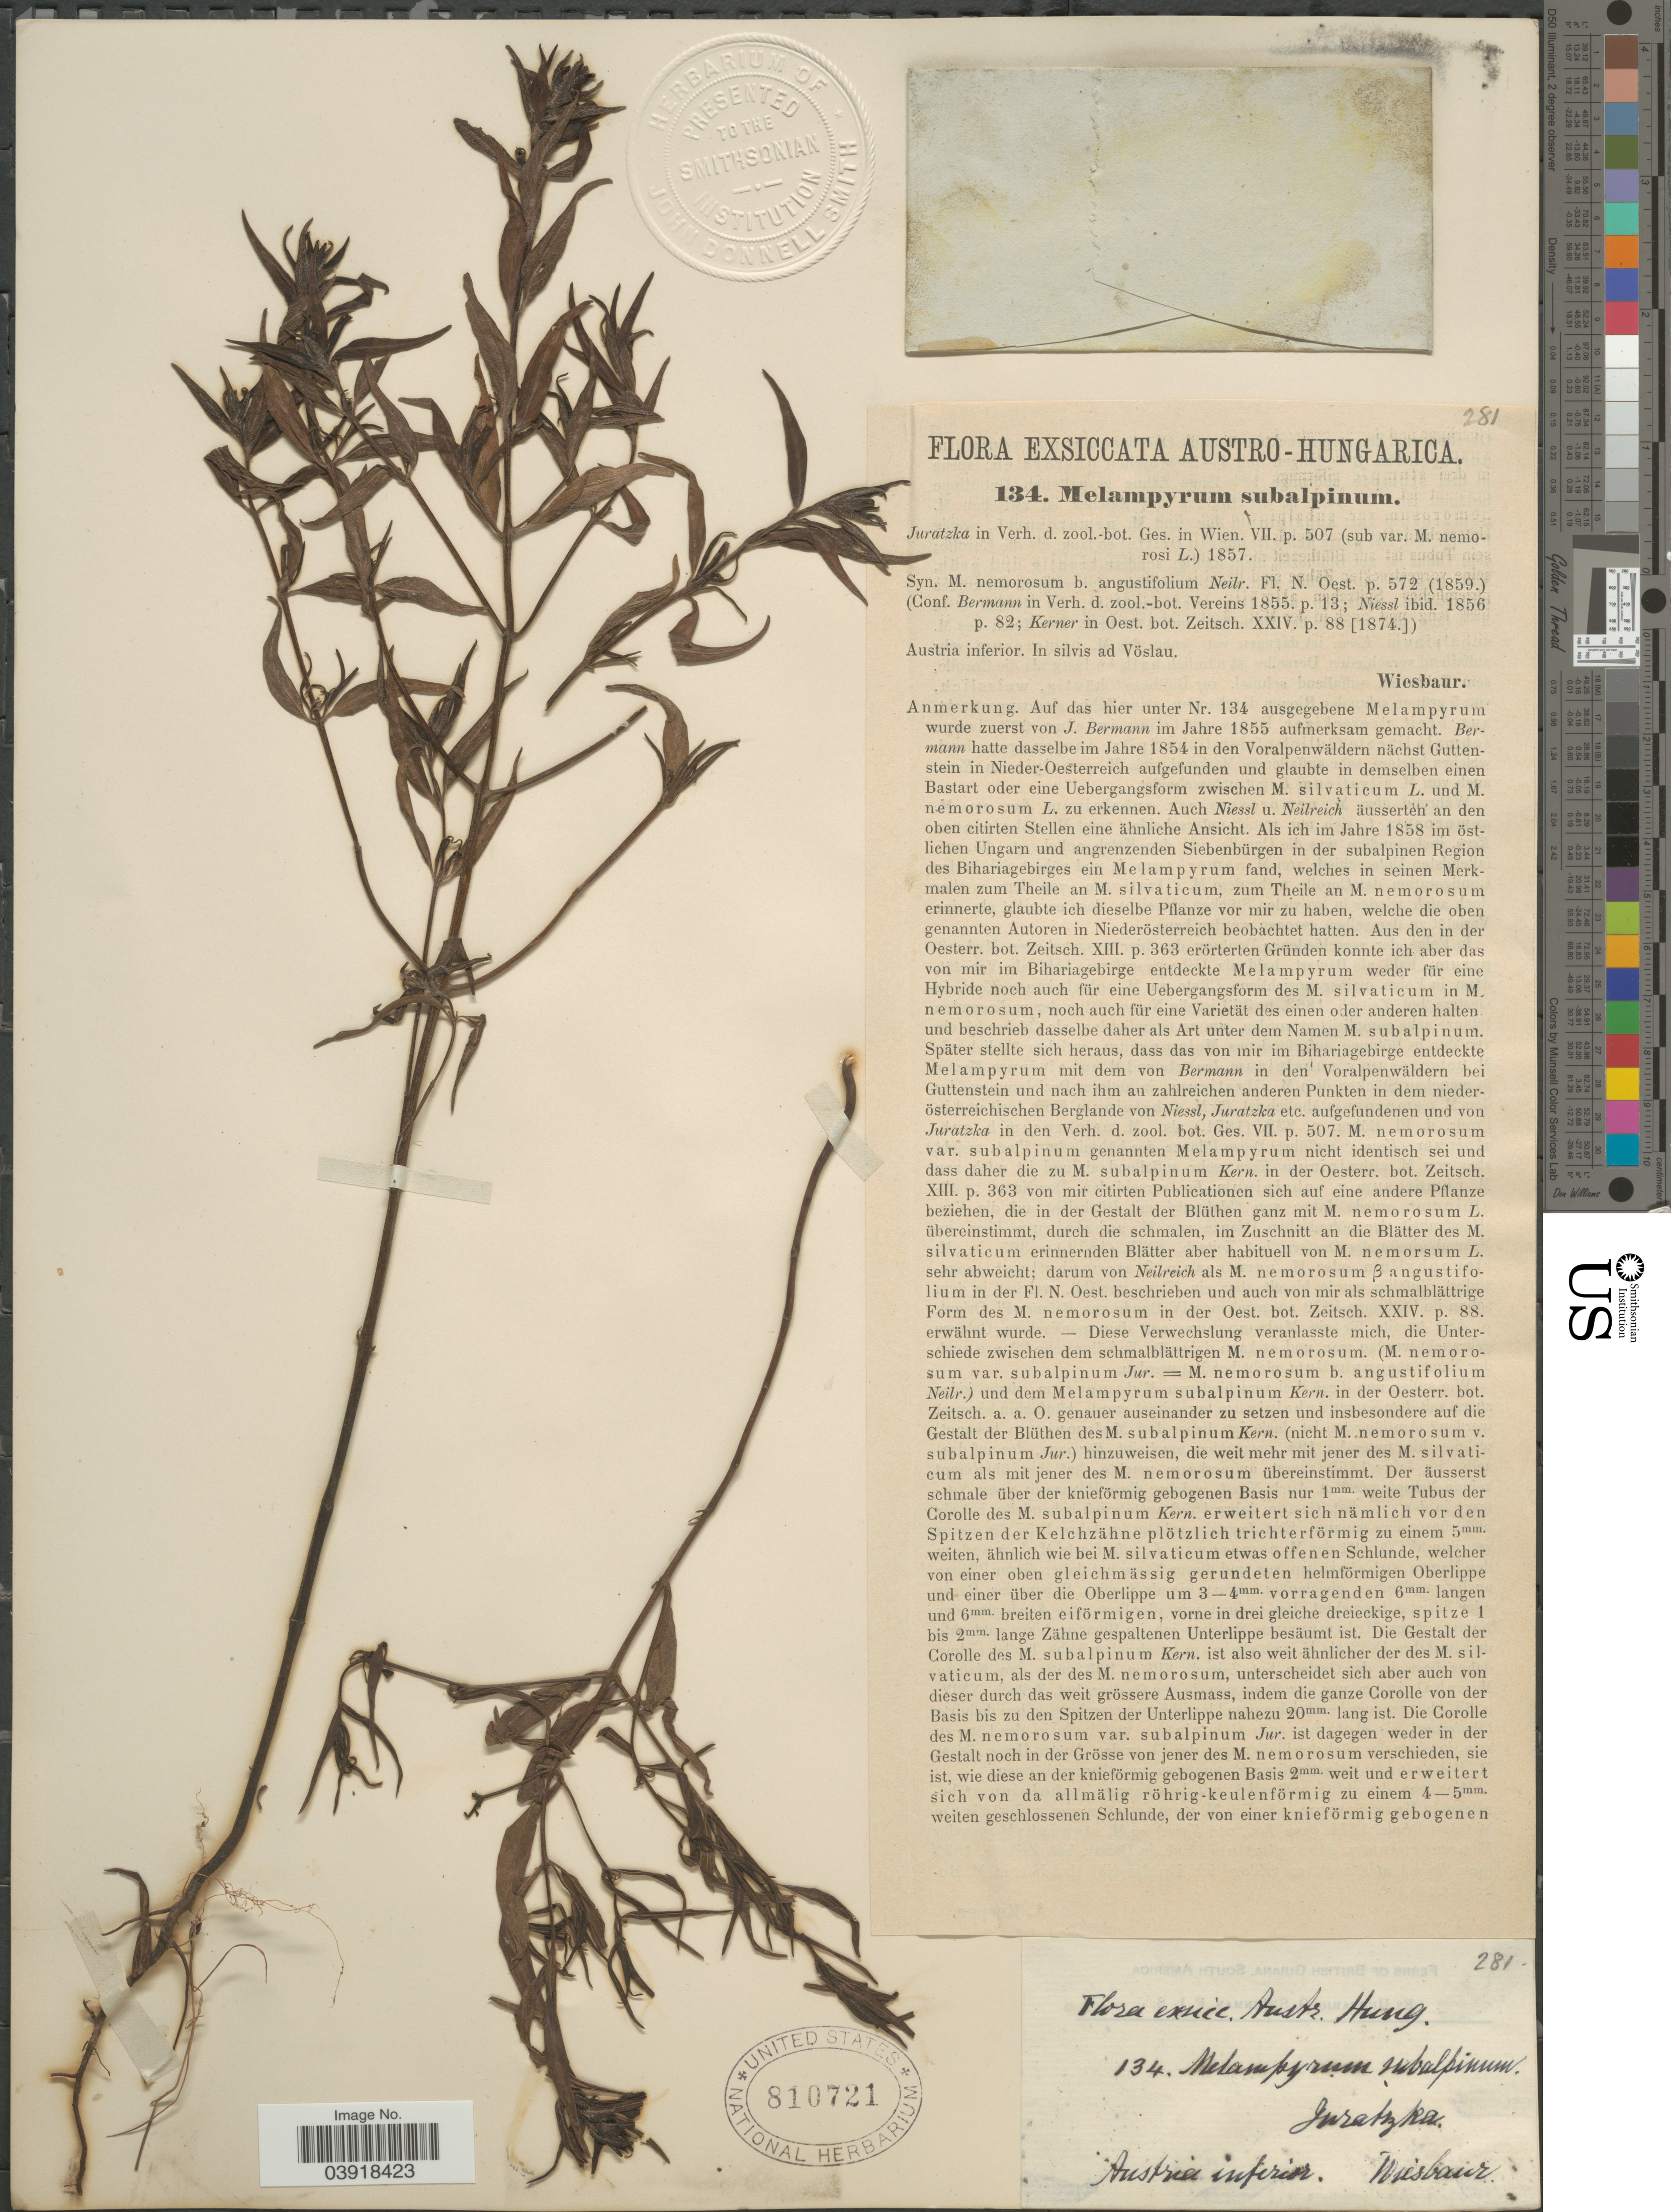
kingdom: Plantae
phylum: Tracheophyta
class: Magnoliopsida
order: Lamiales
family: Orobanchaceae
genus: Melampyrum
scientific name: Melampyrum subalpinum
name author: (Jur.) A. Kern.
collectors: Wiesbaur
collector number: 134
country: Austria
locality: Austro-Hungarica. Juratzka. Austria inferior. In silvis ad Vöslau.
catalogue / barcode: US 810721